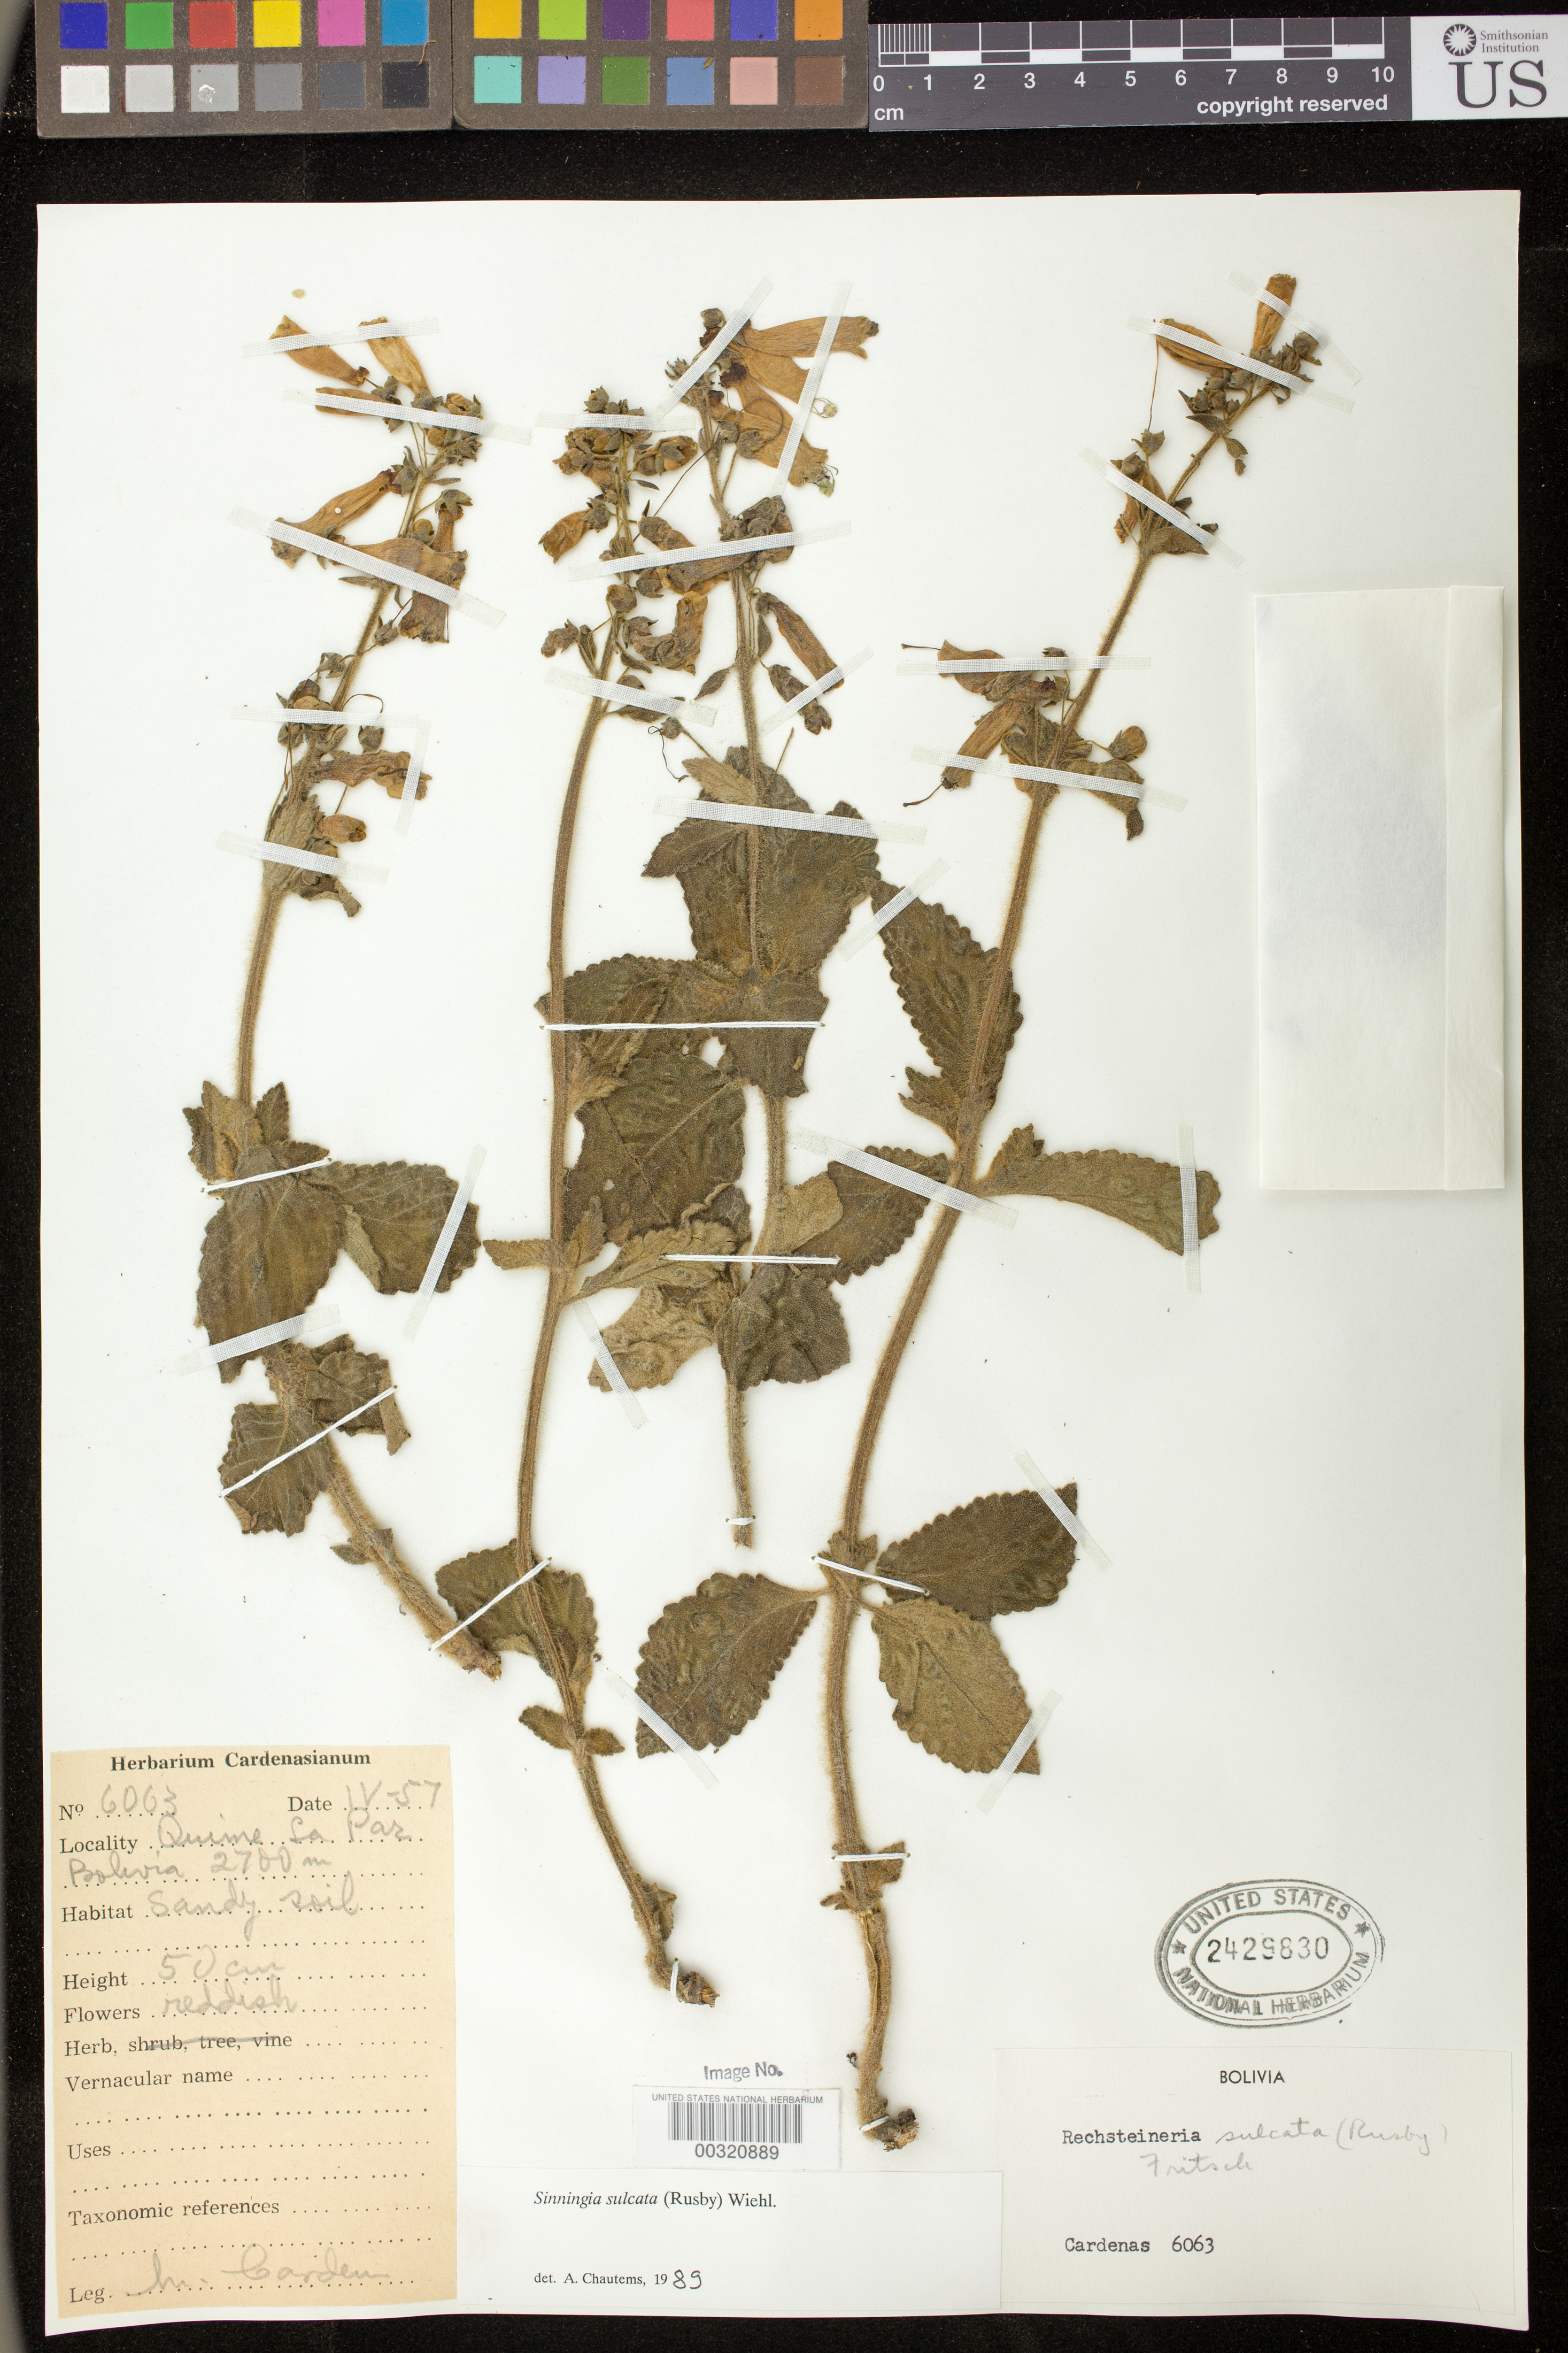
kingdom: Plantae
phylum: Tracheophyta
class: Magnoliopsida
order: Lamiales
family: Gesneriaceae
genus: Sinningia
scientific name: Sinningia sulcata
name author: (Rusby) Wiehler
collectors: M. Cárdenas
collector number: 6063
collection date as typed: Apr 1957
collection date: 1957-04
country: Bolivia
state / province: La Paz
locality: Quime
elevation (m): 2700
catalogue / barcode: US 2429830